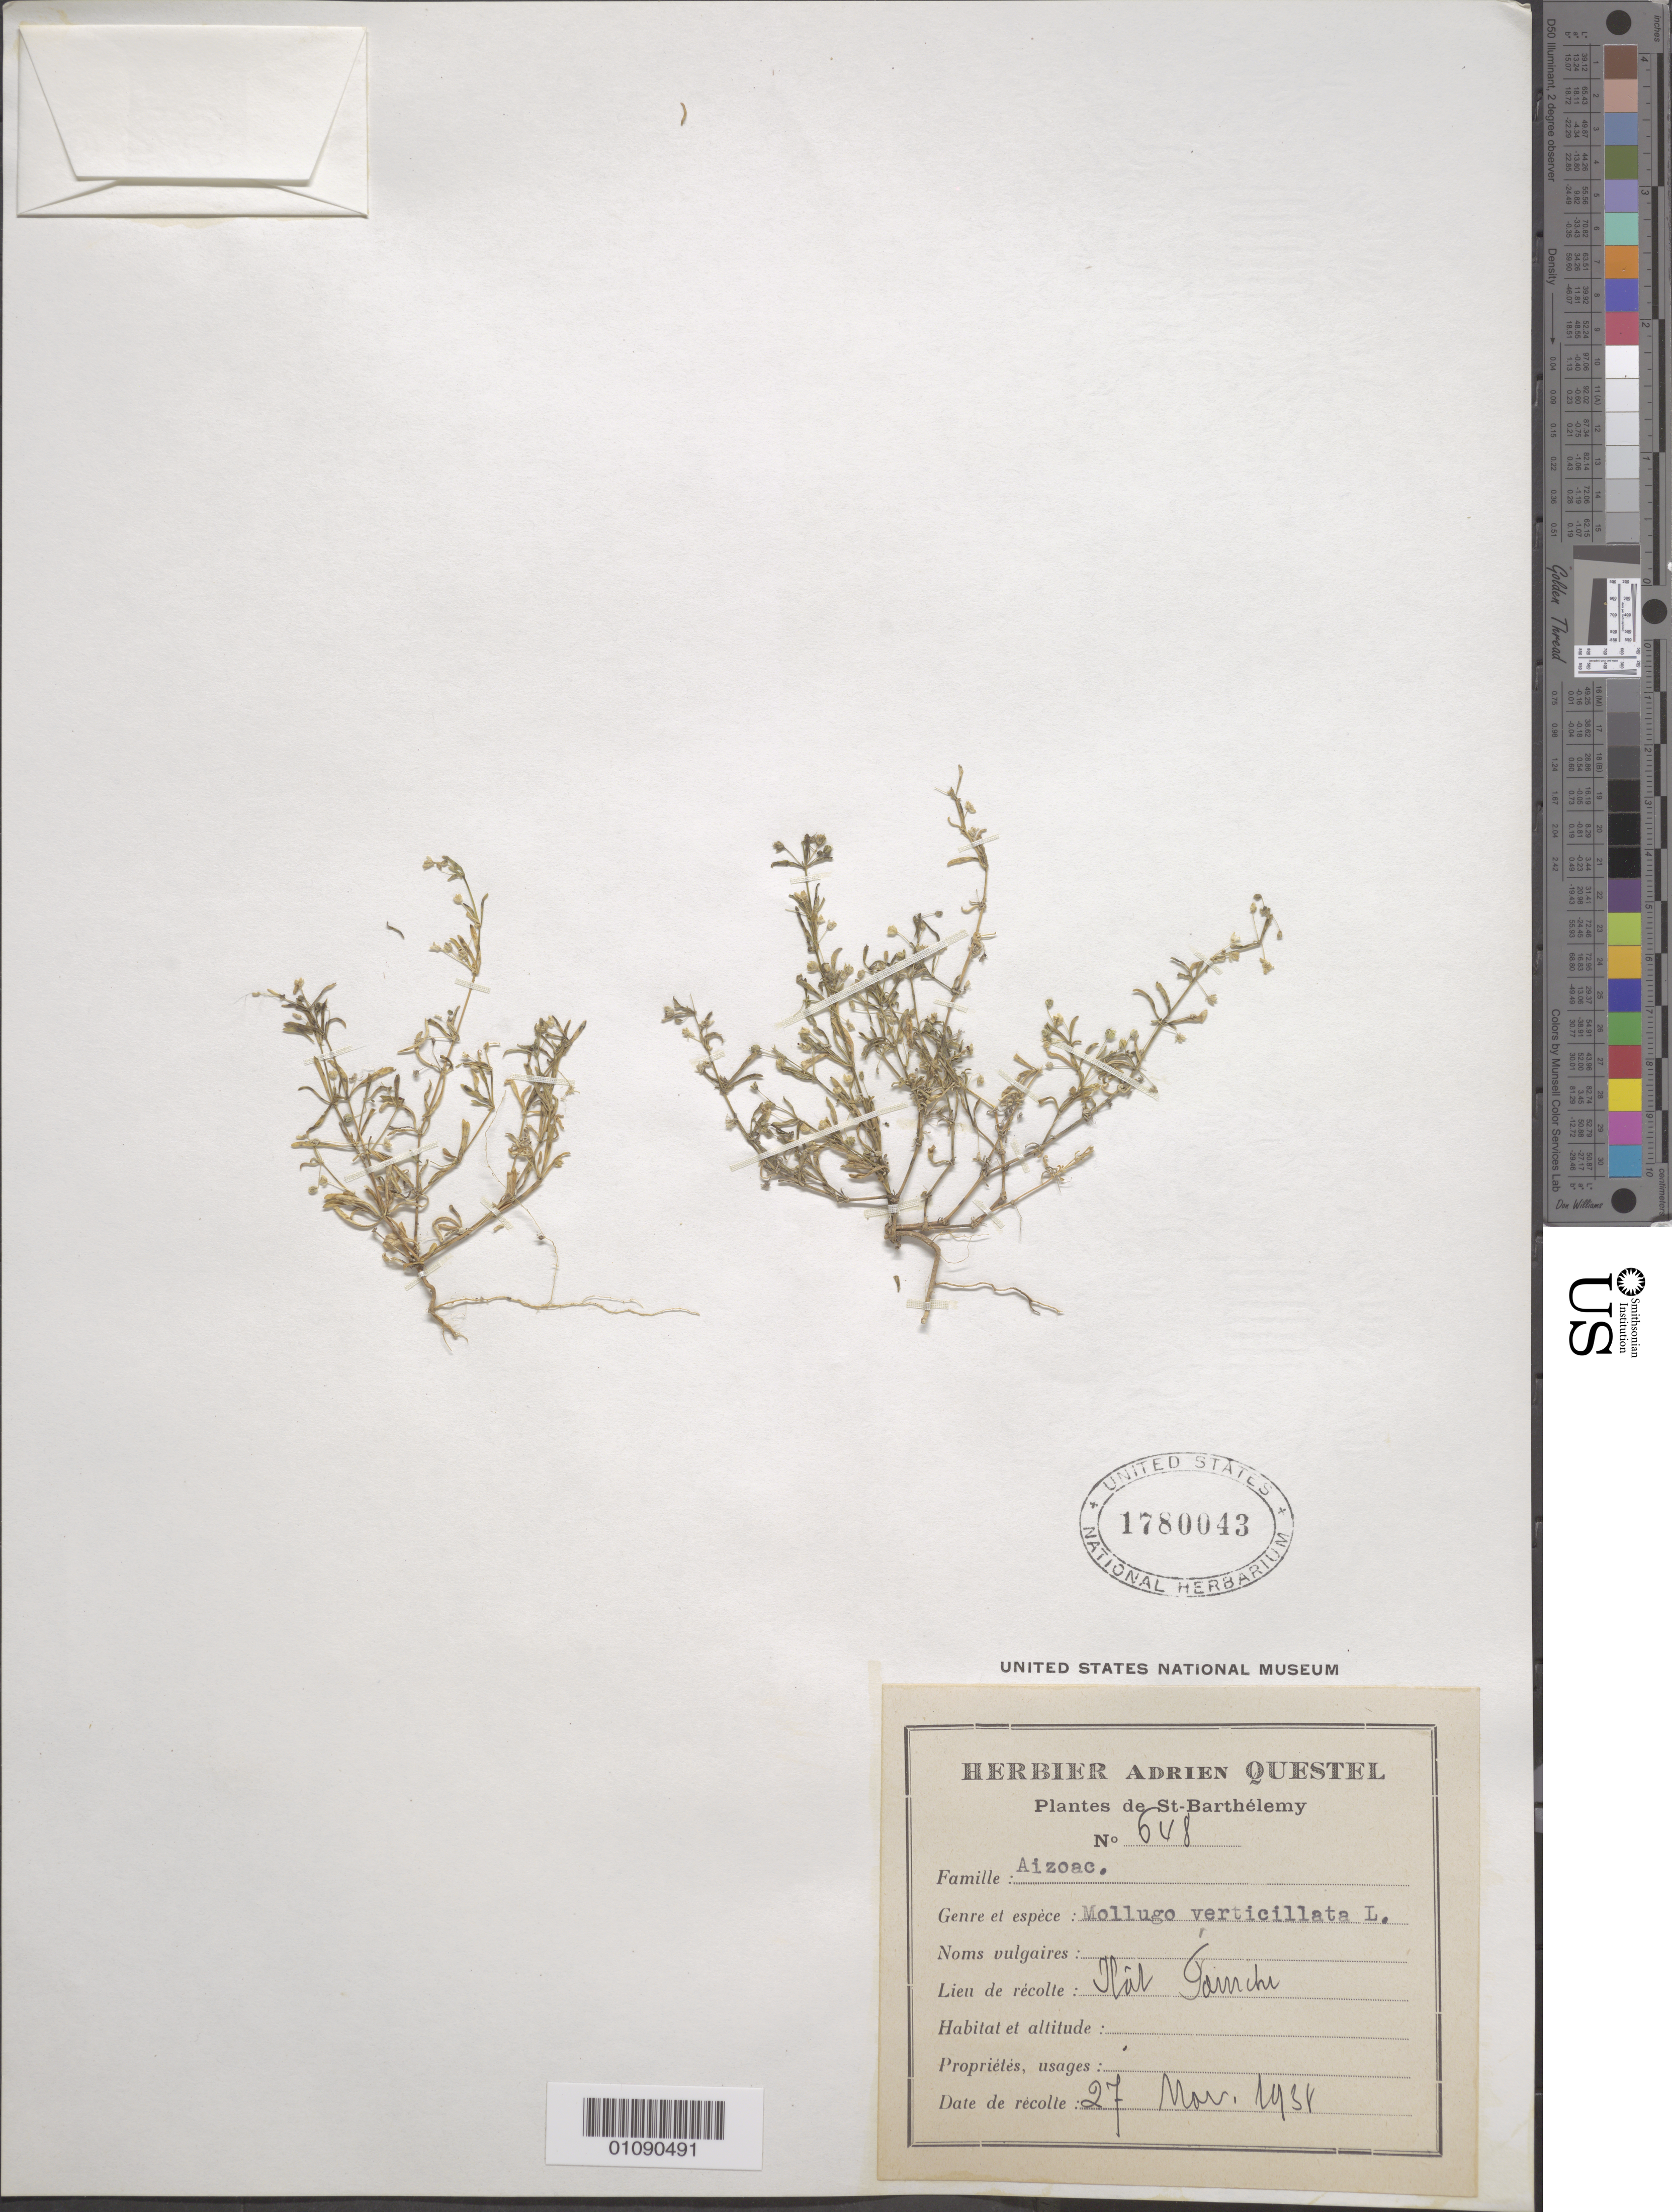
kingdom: Plantae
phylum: Tracheophyta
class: Magnoliopsida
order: Caryophyllales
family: Molluginaceae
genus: Mollugo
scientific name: Mollugo verticillata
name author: L.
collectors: A. Questel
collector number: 648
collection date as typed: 27 Nov 1938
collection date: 1938-11-27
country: Saint Barthélemy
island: St. Barthélemy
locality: Ilot Paunche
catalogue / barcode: US 1780043